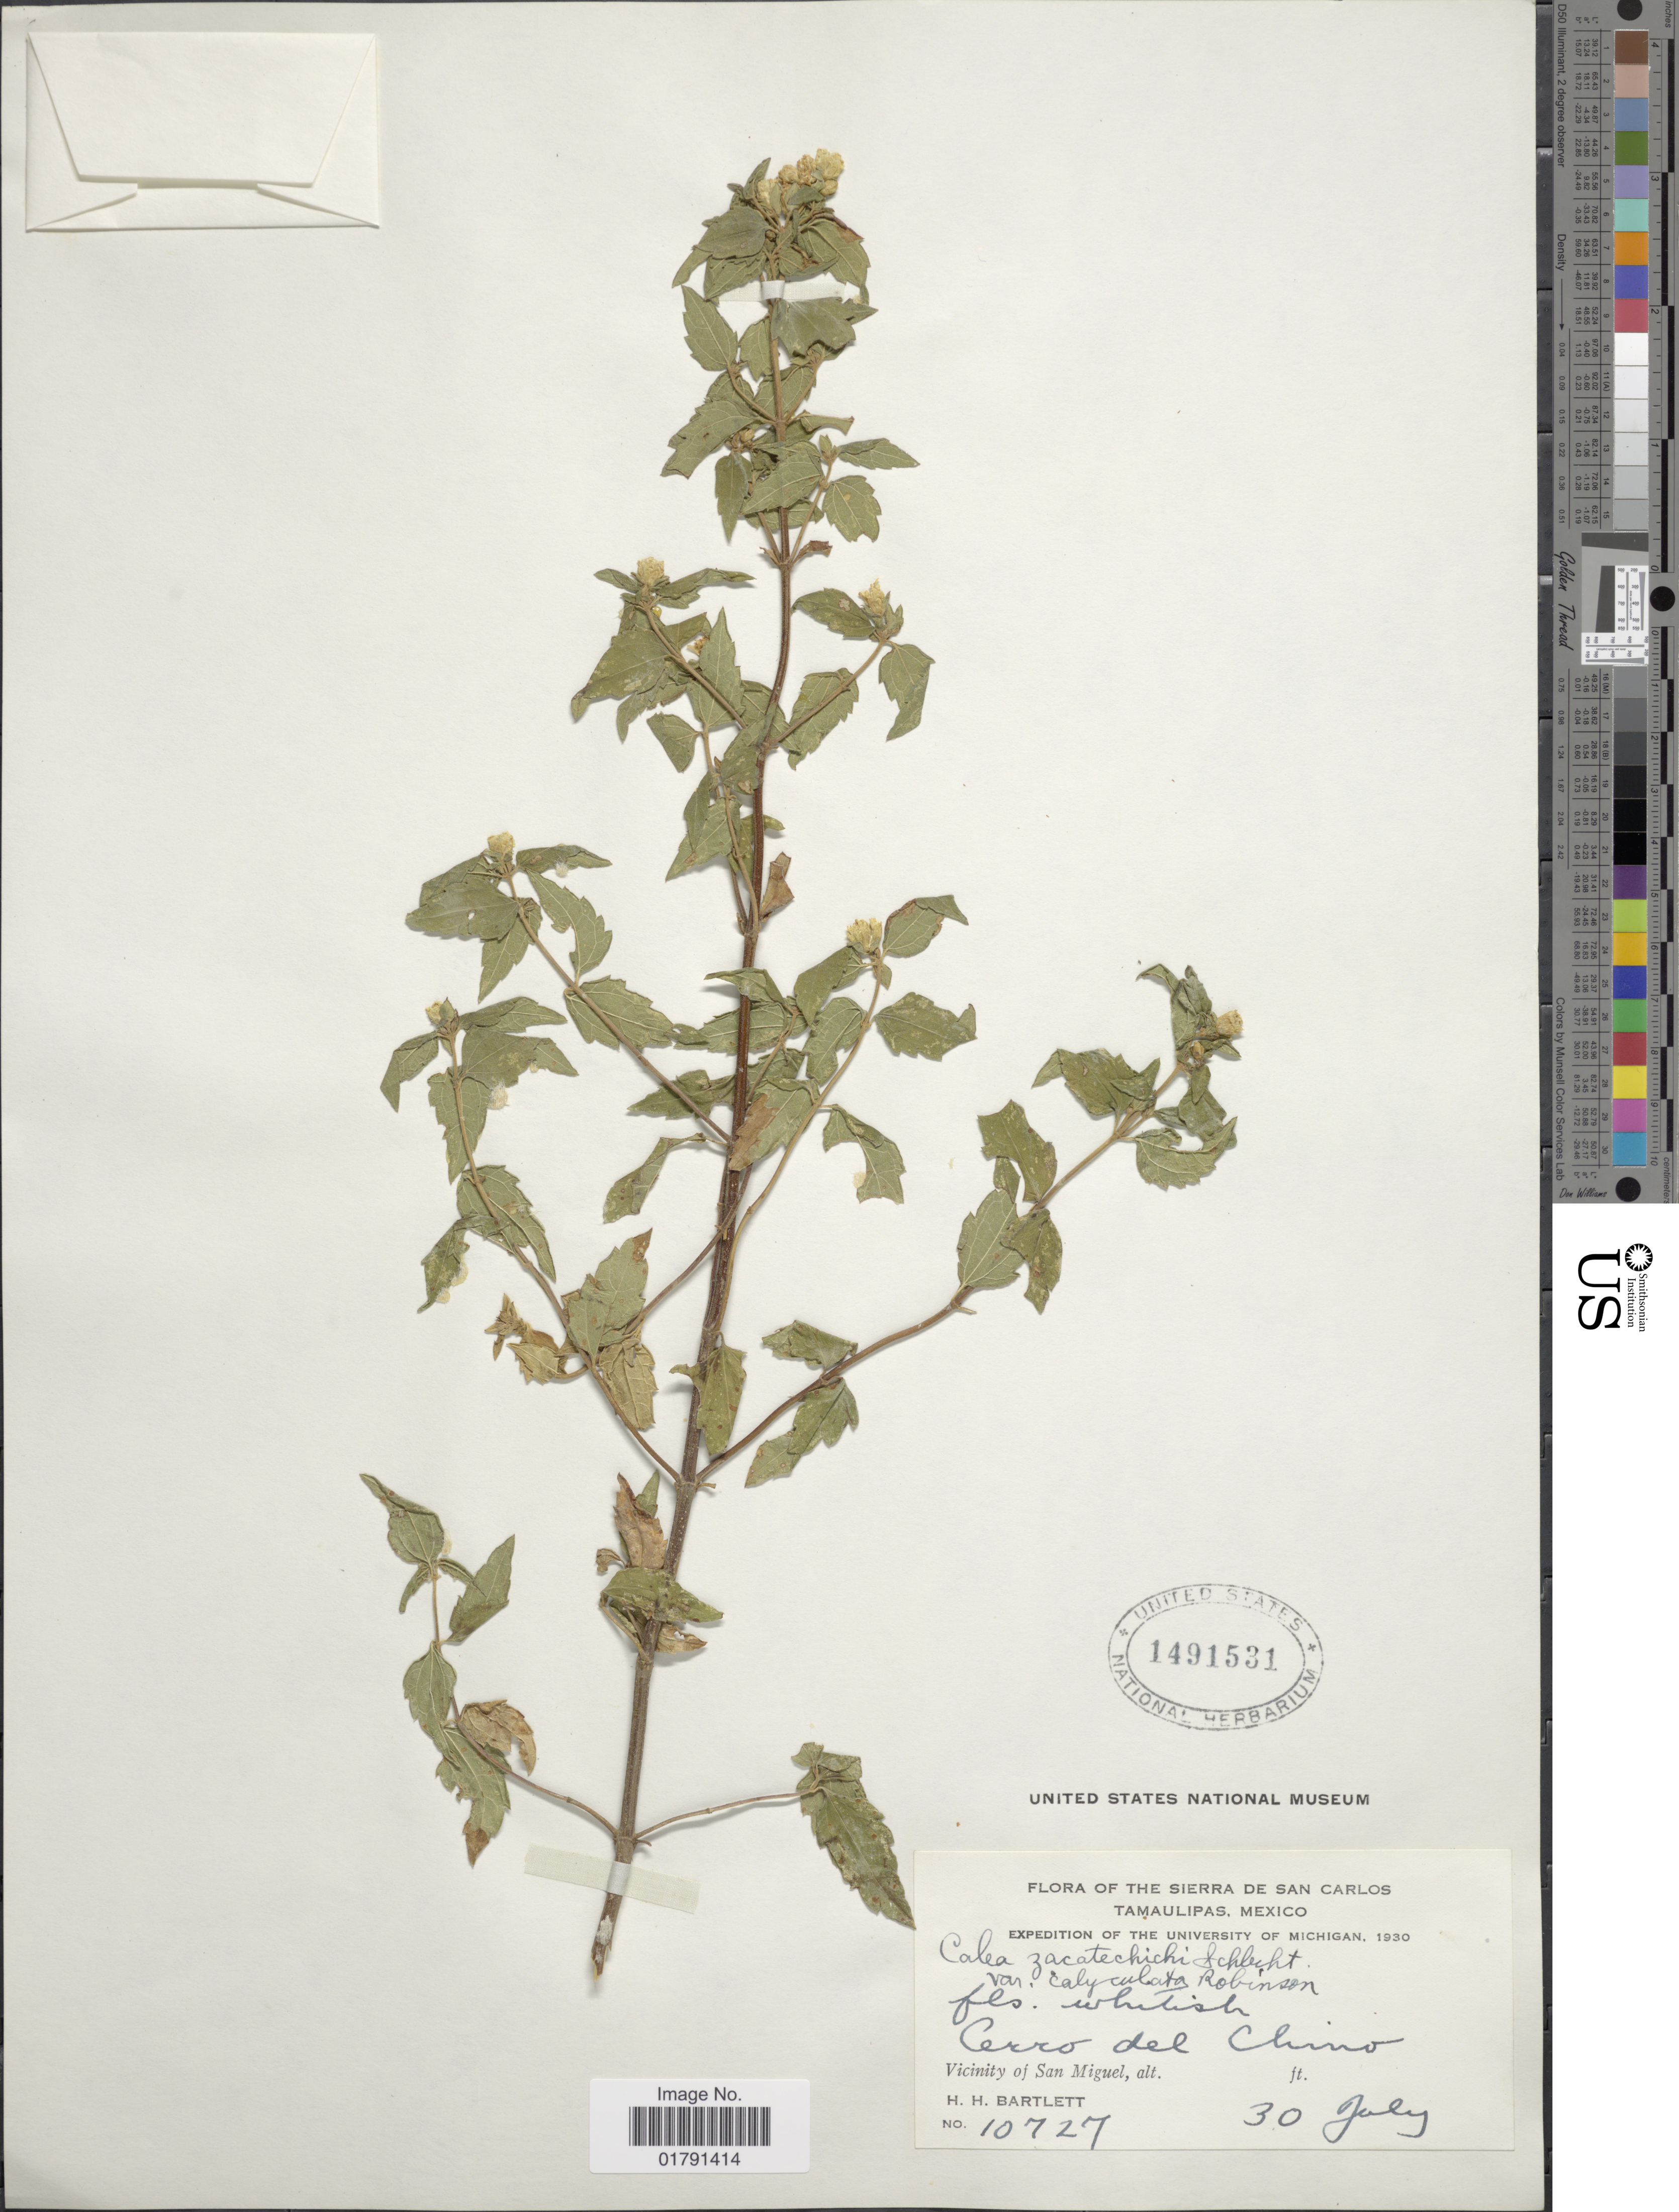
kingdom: Plantae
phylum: Tracheophyta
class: Magnoliopsida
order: Asterales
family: Asteraceae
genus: Calea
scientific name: Calea ternifolia var. calyculata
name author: (B.L. Rob.) Wussow et al.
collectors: H. H. Bartlett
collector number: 10727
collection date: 1930-07-30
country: Mexico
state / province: Tamaulipas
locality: Sierra de San Carlos, Cerro del Chino, Vicinity of San Miguel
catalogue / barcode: US 1491531